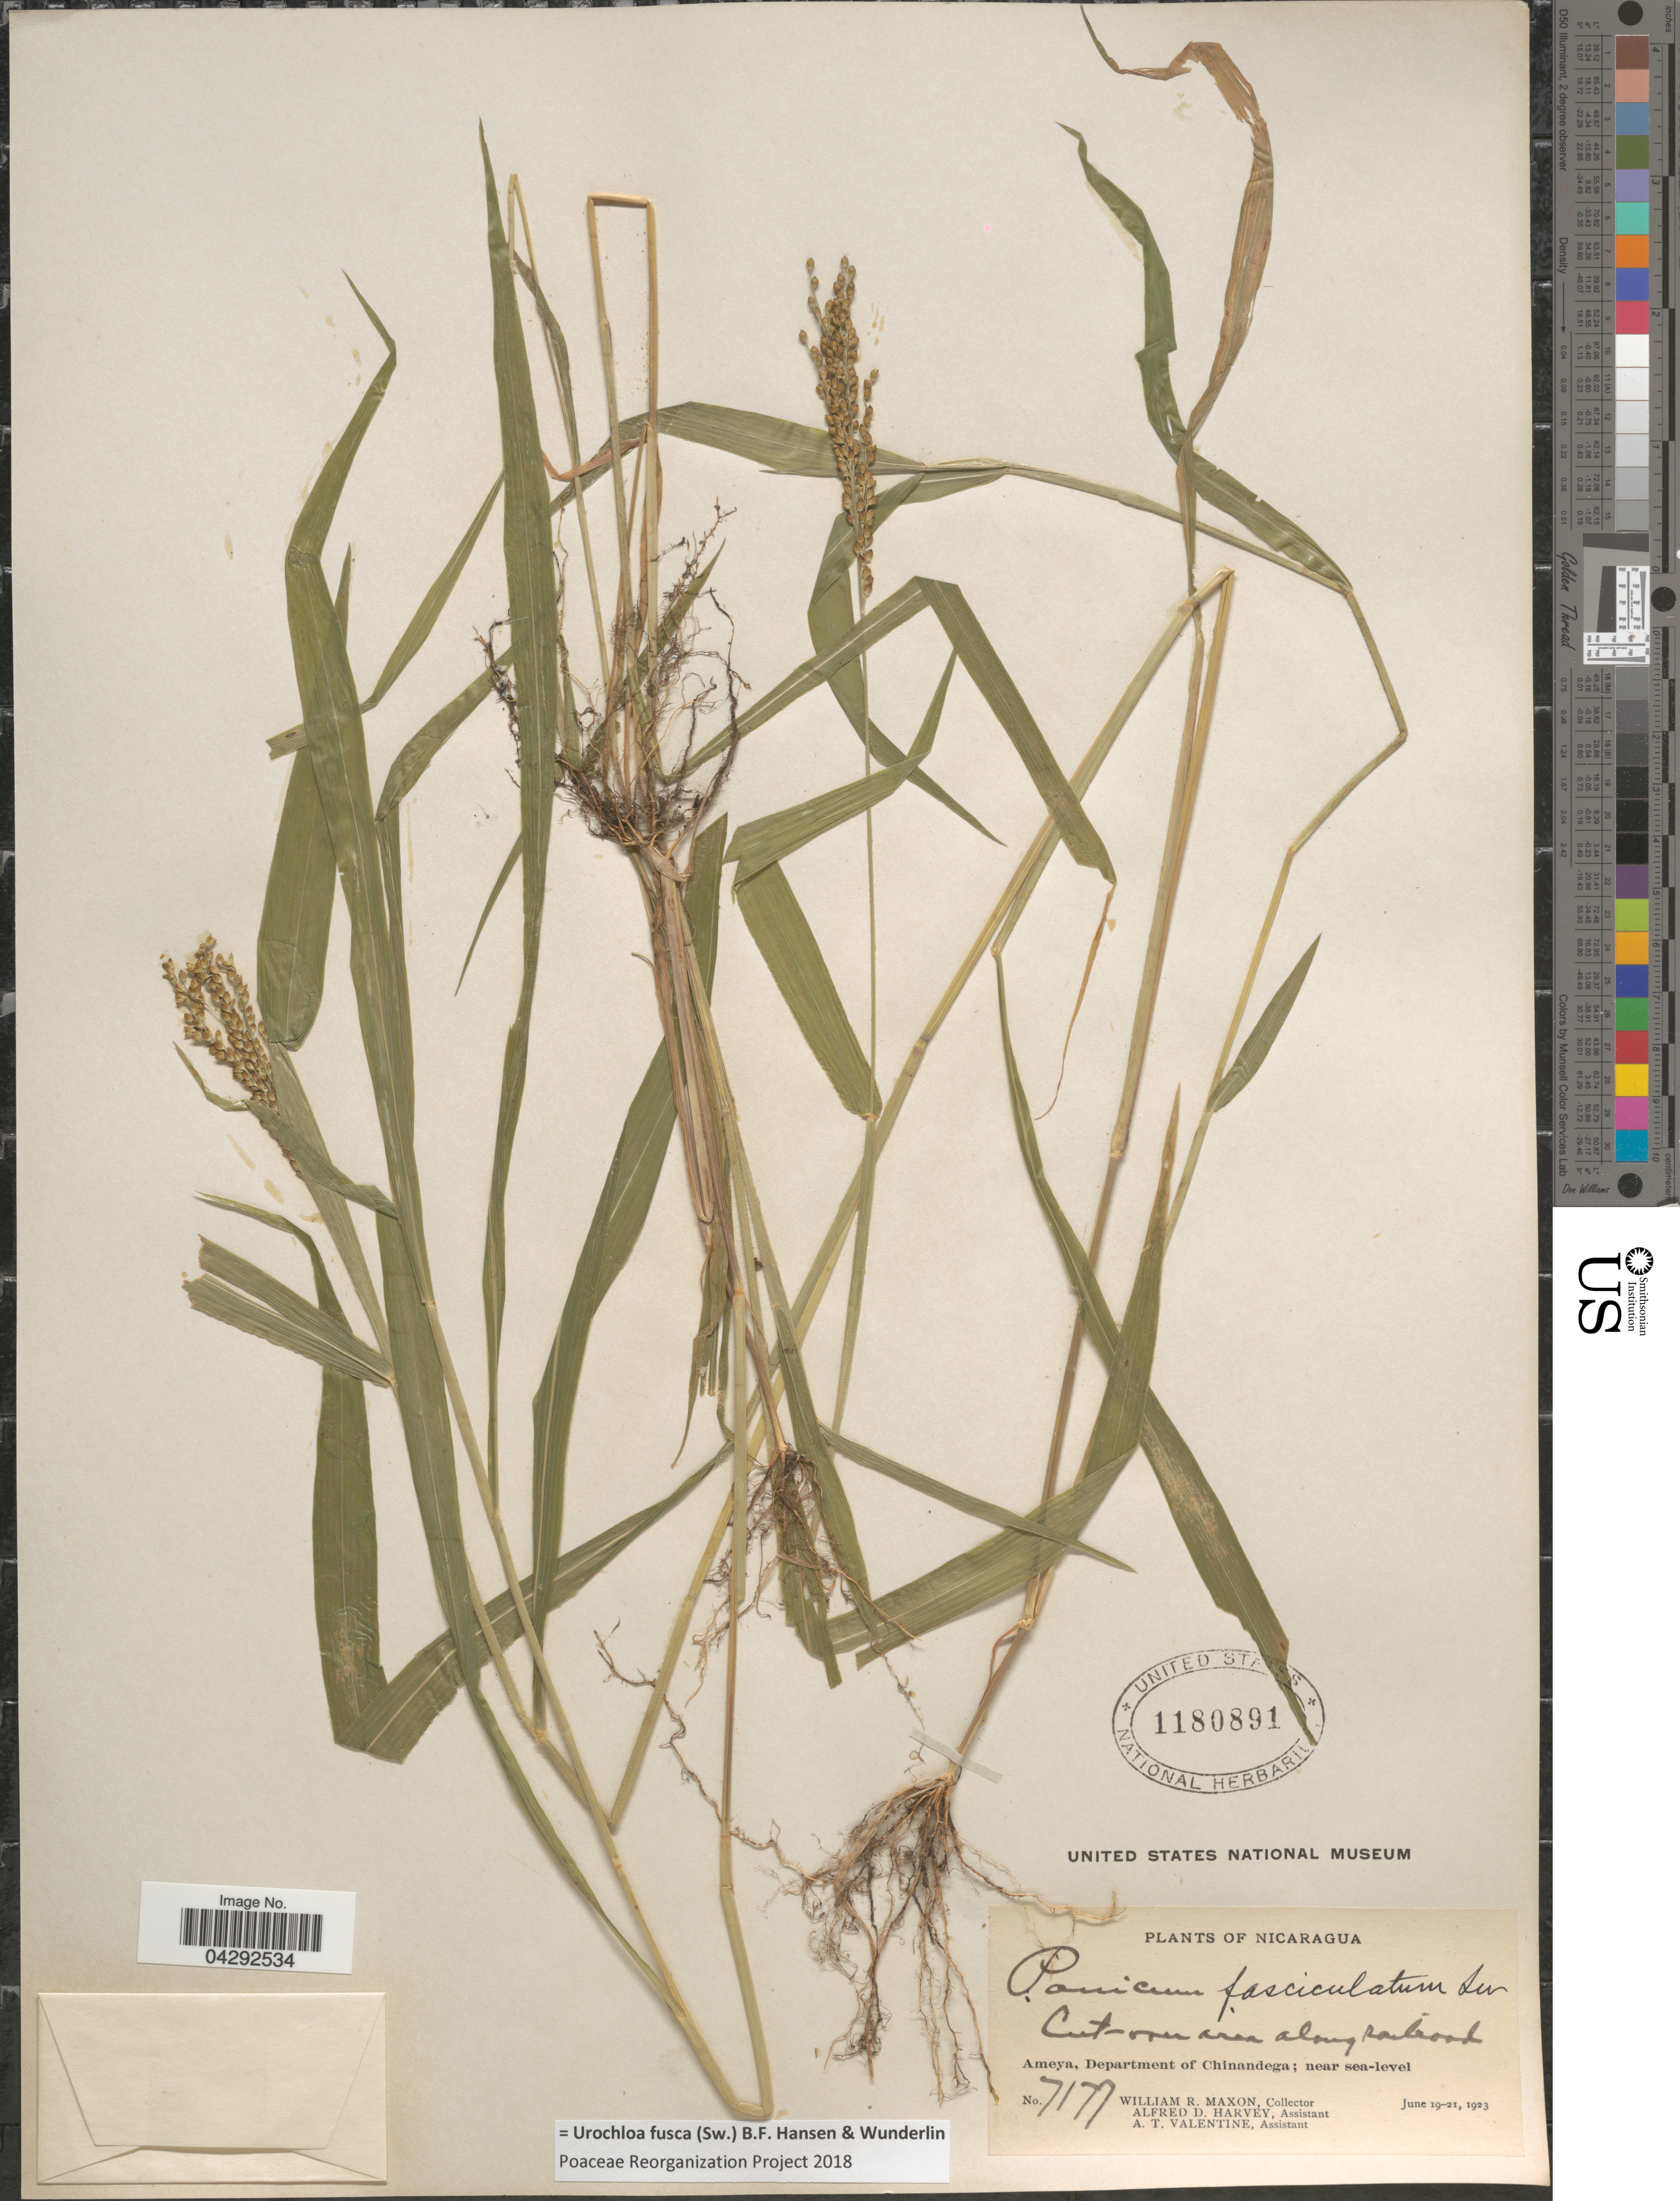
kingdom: Plantae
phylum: Tracheophyta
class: Liliopsida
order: Poales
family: Poaceae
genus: Urochloa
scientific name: Urochloa fusca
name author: (Sw.) B.F. Hansen & Wunderlin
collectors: W. R. Maxon, A. D. Harvey & A. Valentine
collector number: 7177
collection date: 1923-06-19/1923-06-21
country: Nicaragua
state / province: Chinandega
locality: Cut-open area along railroad. Ameya, Department of Chinandega.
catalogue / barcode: US 1180891